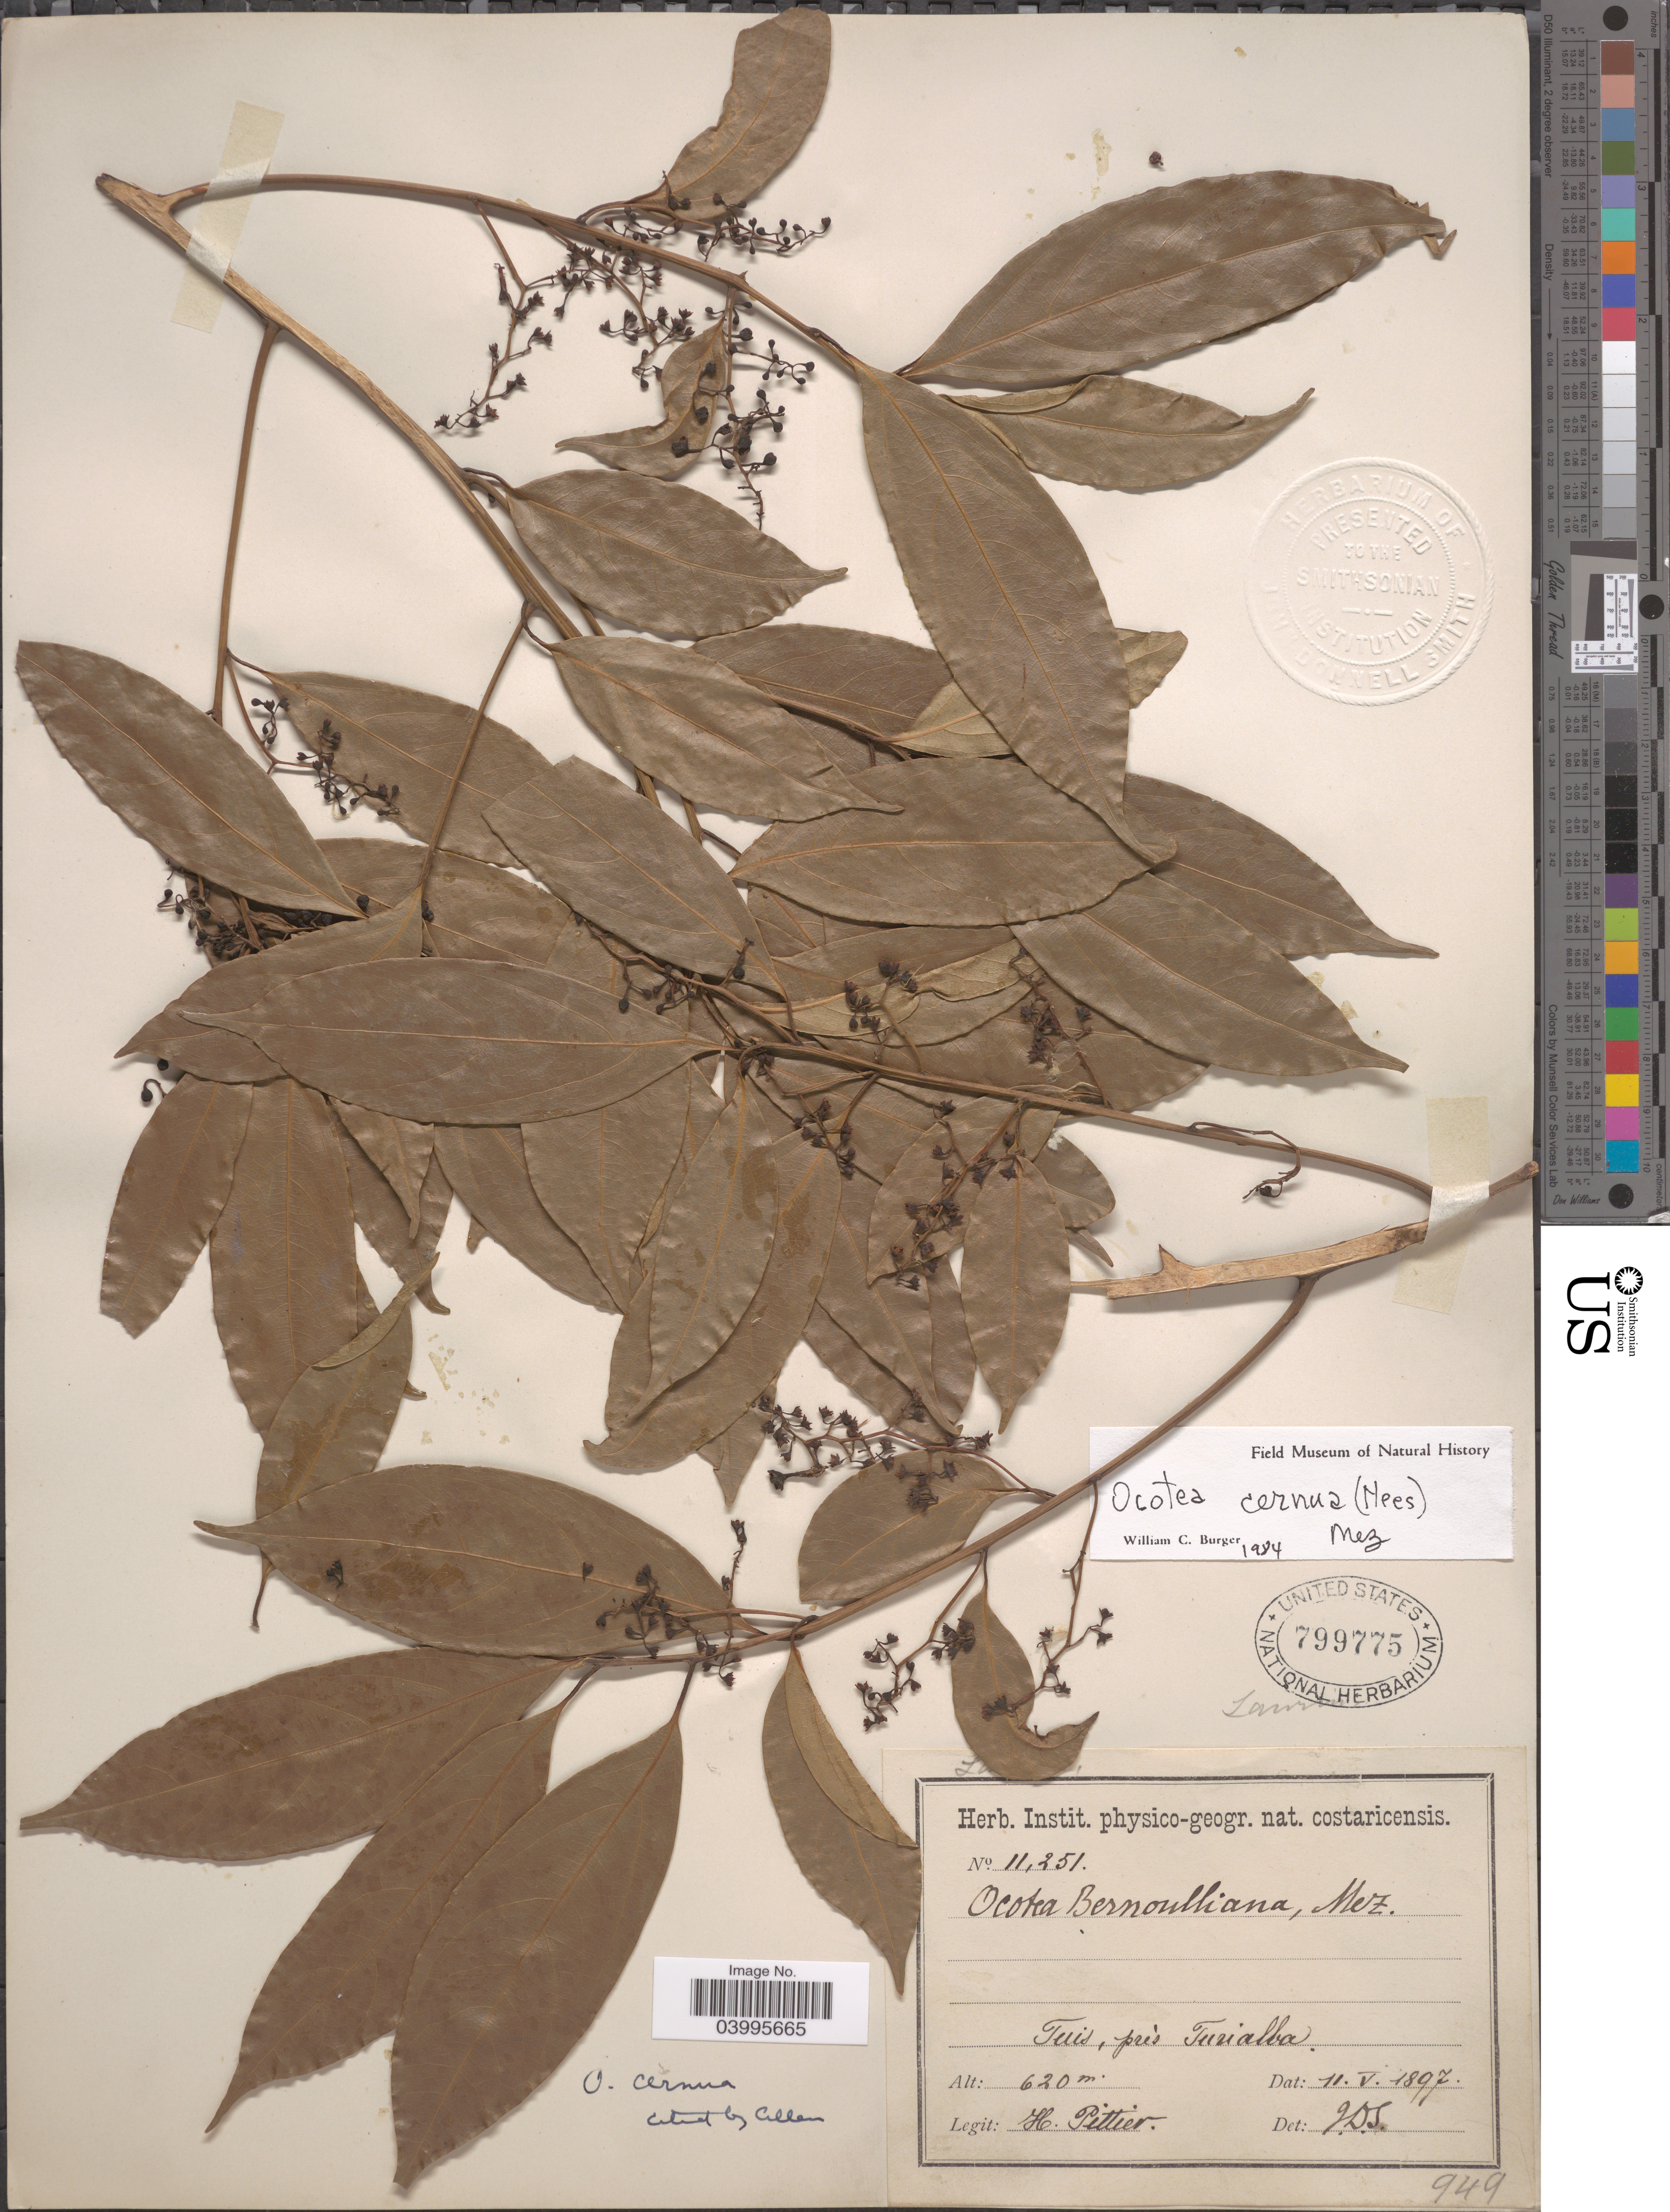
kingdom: Plantae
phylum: Tracheophyta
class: Magnoliopsida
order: Laurales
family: Lauraceae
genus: Ocotea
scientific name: Ocotea cernua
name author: (Nees) Mez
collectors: H. F. Pittier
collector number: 11251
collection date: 1897-05-11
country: Costa Rica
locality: Tuis, prés Turialba.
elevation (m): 620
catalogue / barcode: US 799775